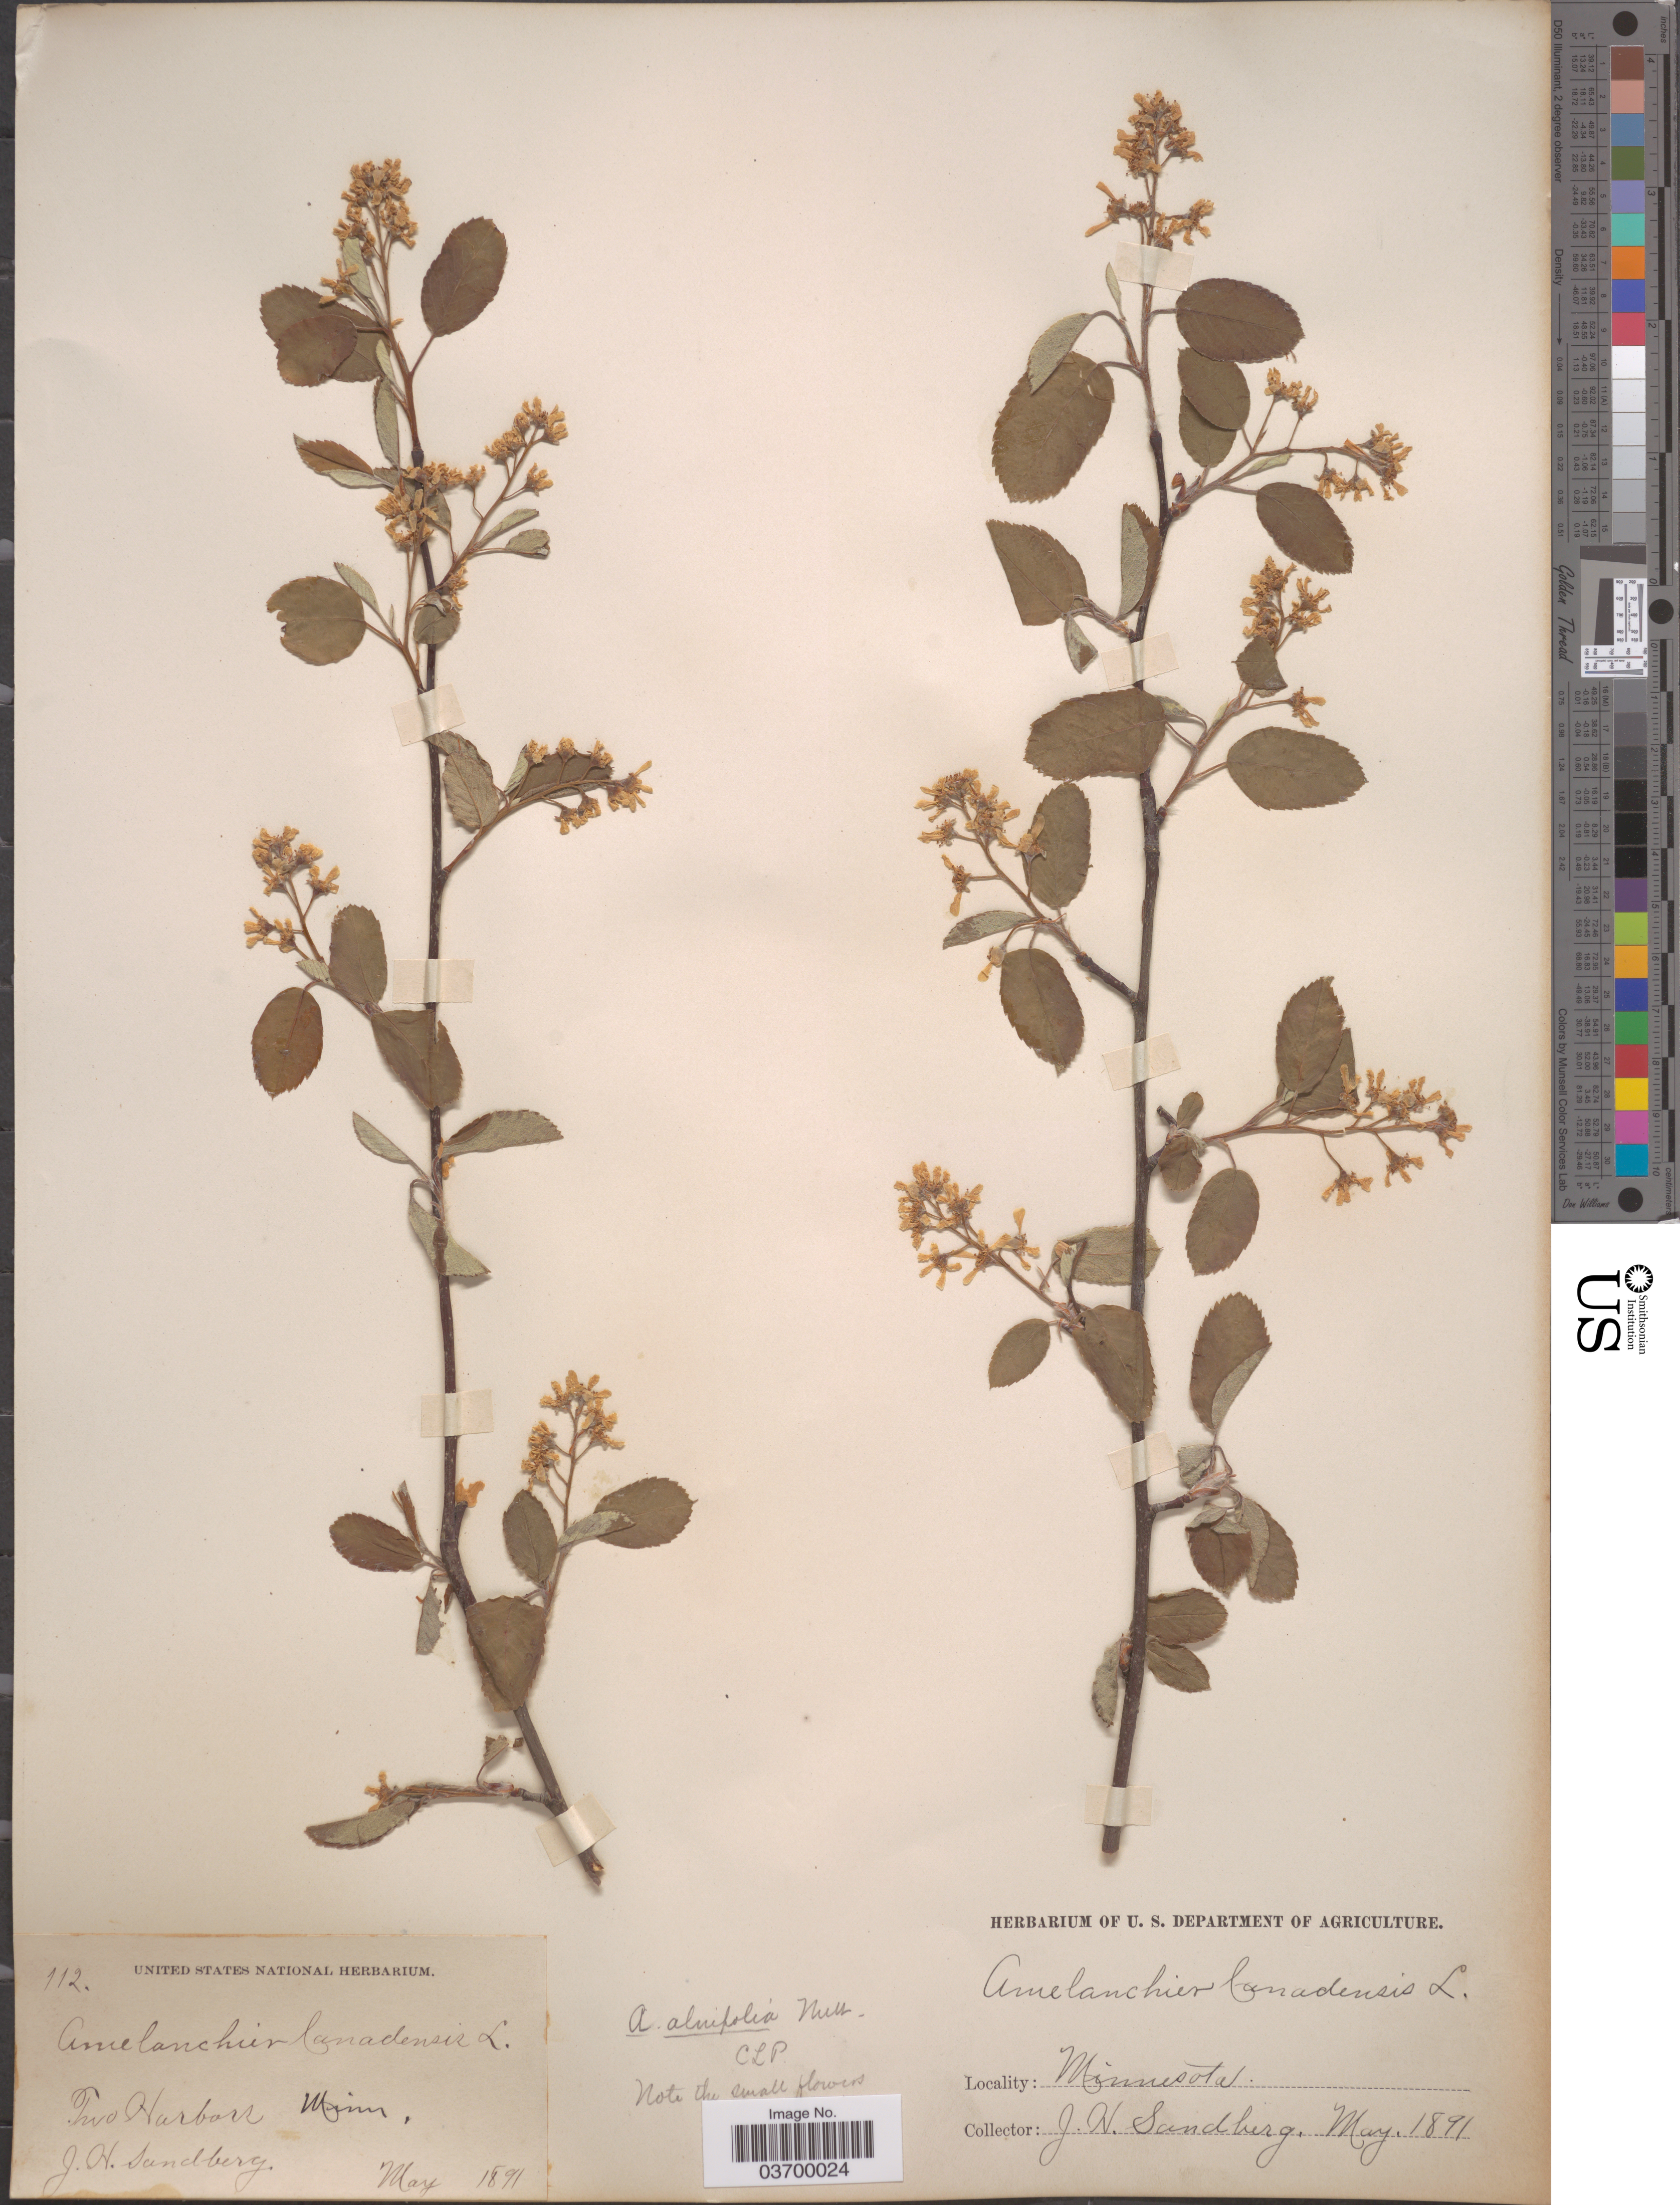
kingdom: Plantae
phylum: Tracheophyta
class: Magnoliopsida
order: Rosales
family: Rosaceae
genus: Amelanchier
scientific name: Amelanchier alnifolia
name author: (Nutt.) Nutt. ex M. Roem.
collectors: J. H. Sandberg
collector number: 112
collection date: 1891-05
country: United States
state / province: Minnesota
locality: Two Harbors.